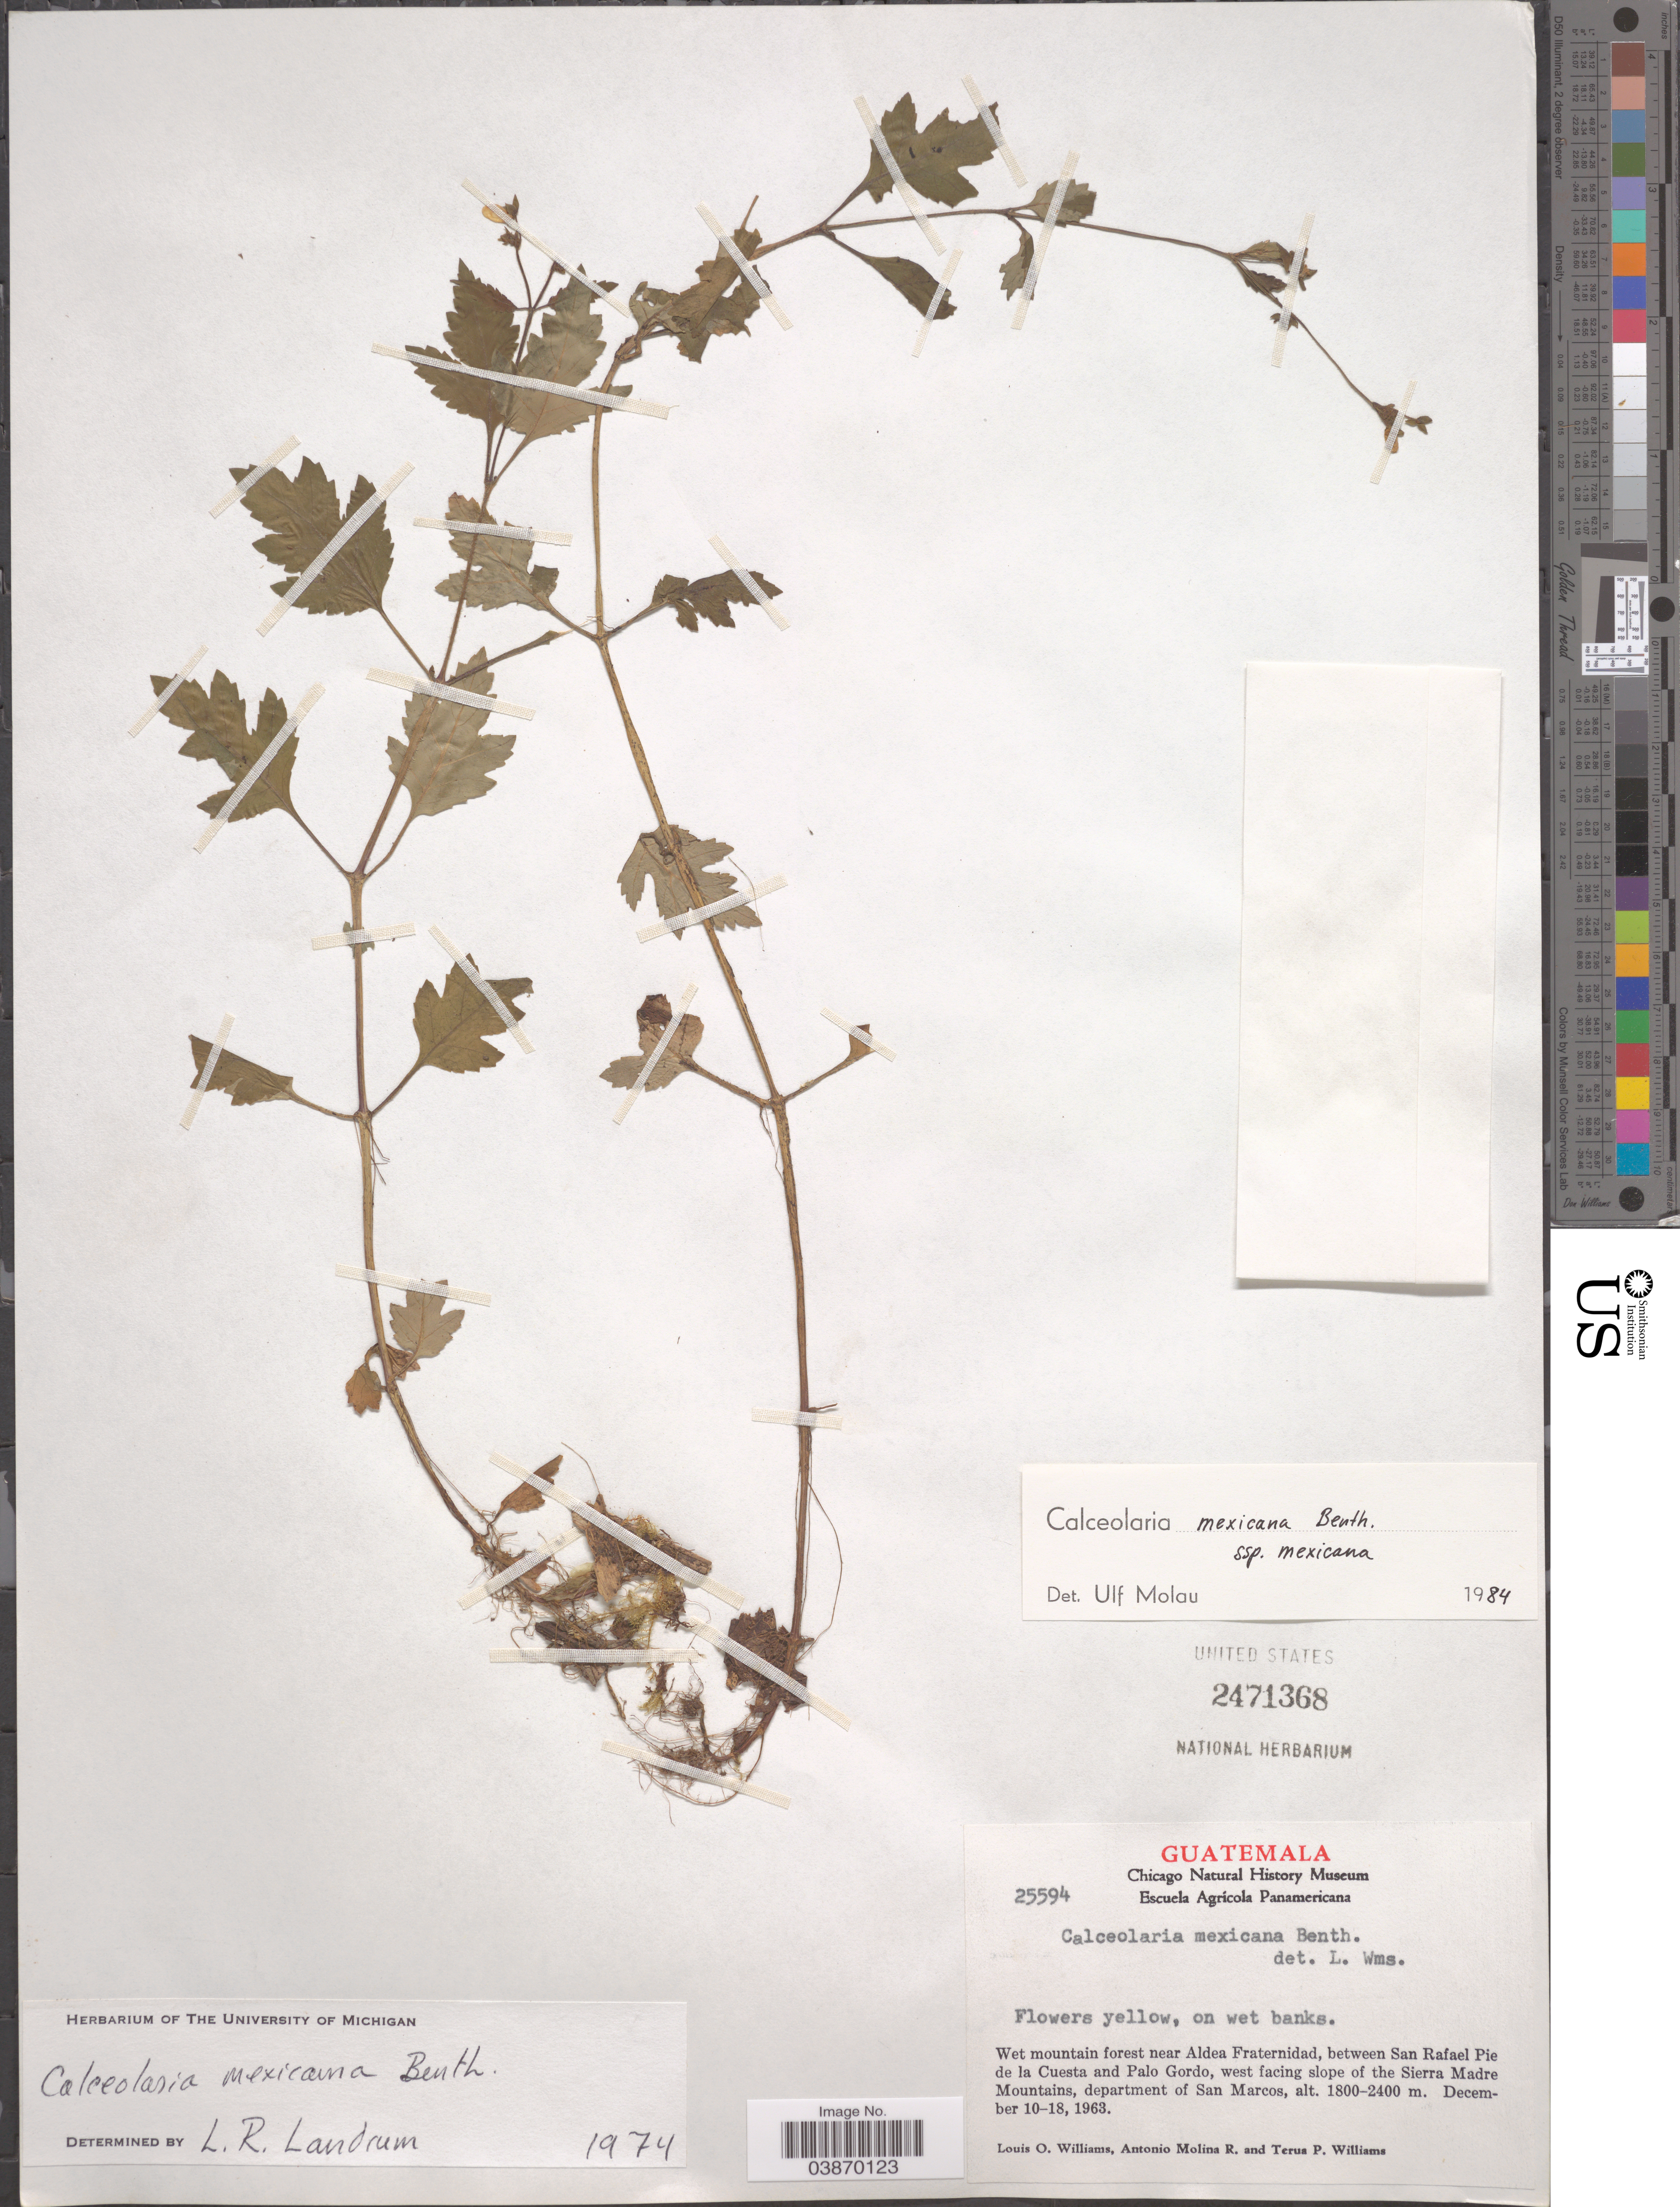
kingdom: Plantae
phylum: Tracheophyta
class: Magnoliopsida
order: Lamiales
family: Calceolariaceae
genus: Calceolaria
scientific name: Calceolaria mexicana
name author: Benth.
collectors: L. O. Williams, A. Molina R. & T. Williams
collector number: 25594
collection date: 1963-12-10/1963-12-18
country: Guatemala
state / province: San Marcos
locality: Wet mountain forest near Aldea Fraternidad, between San Rafael Pie de la Cuesta and Palo Gordo, west facing slope of the Sierra Madre Mountains, department of San Marcos.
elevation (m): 1800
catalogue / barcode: US 2471368